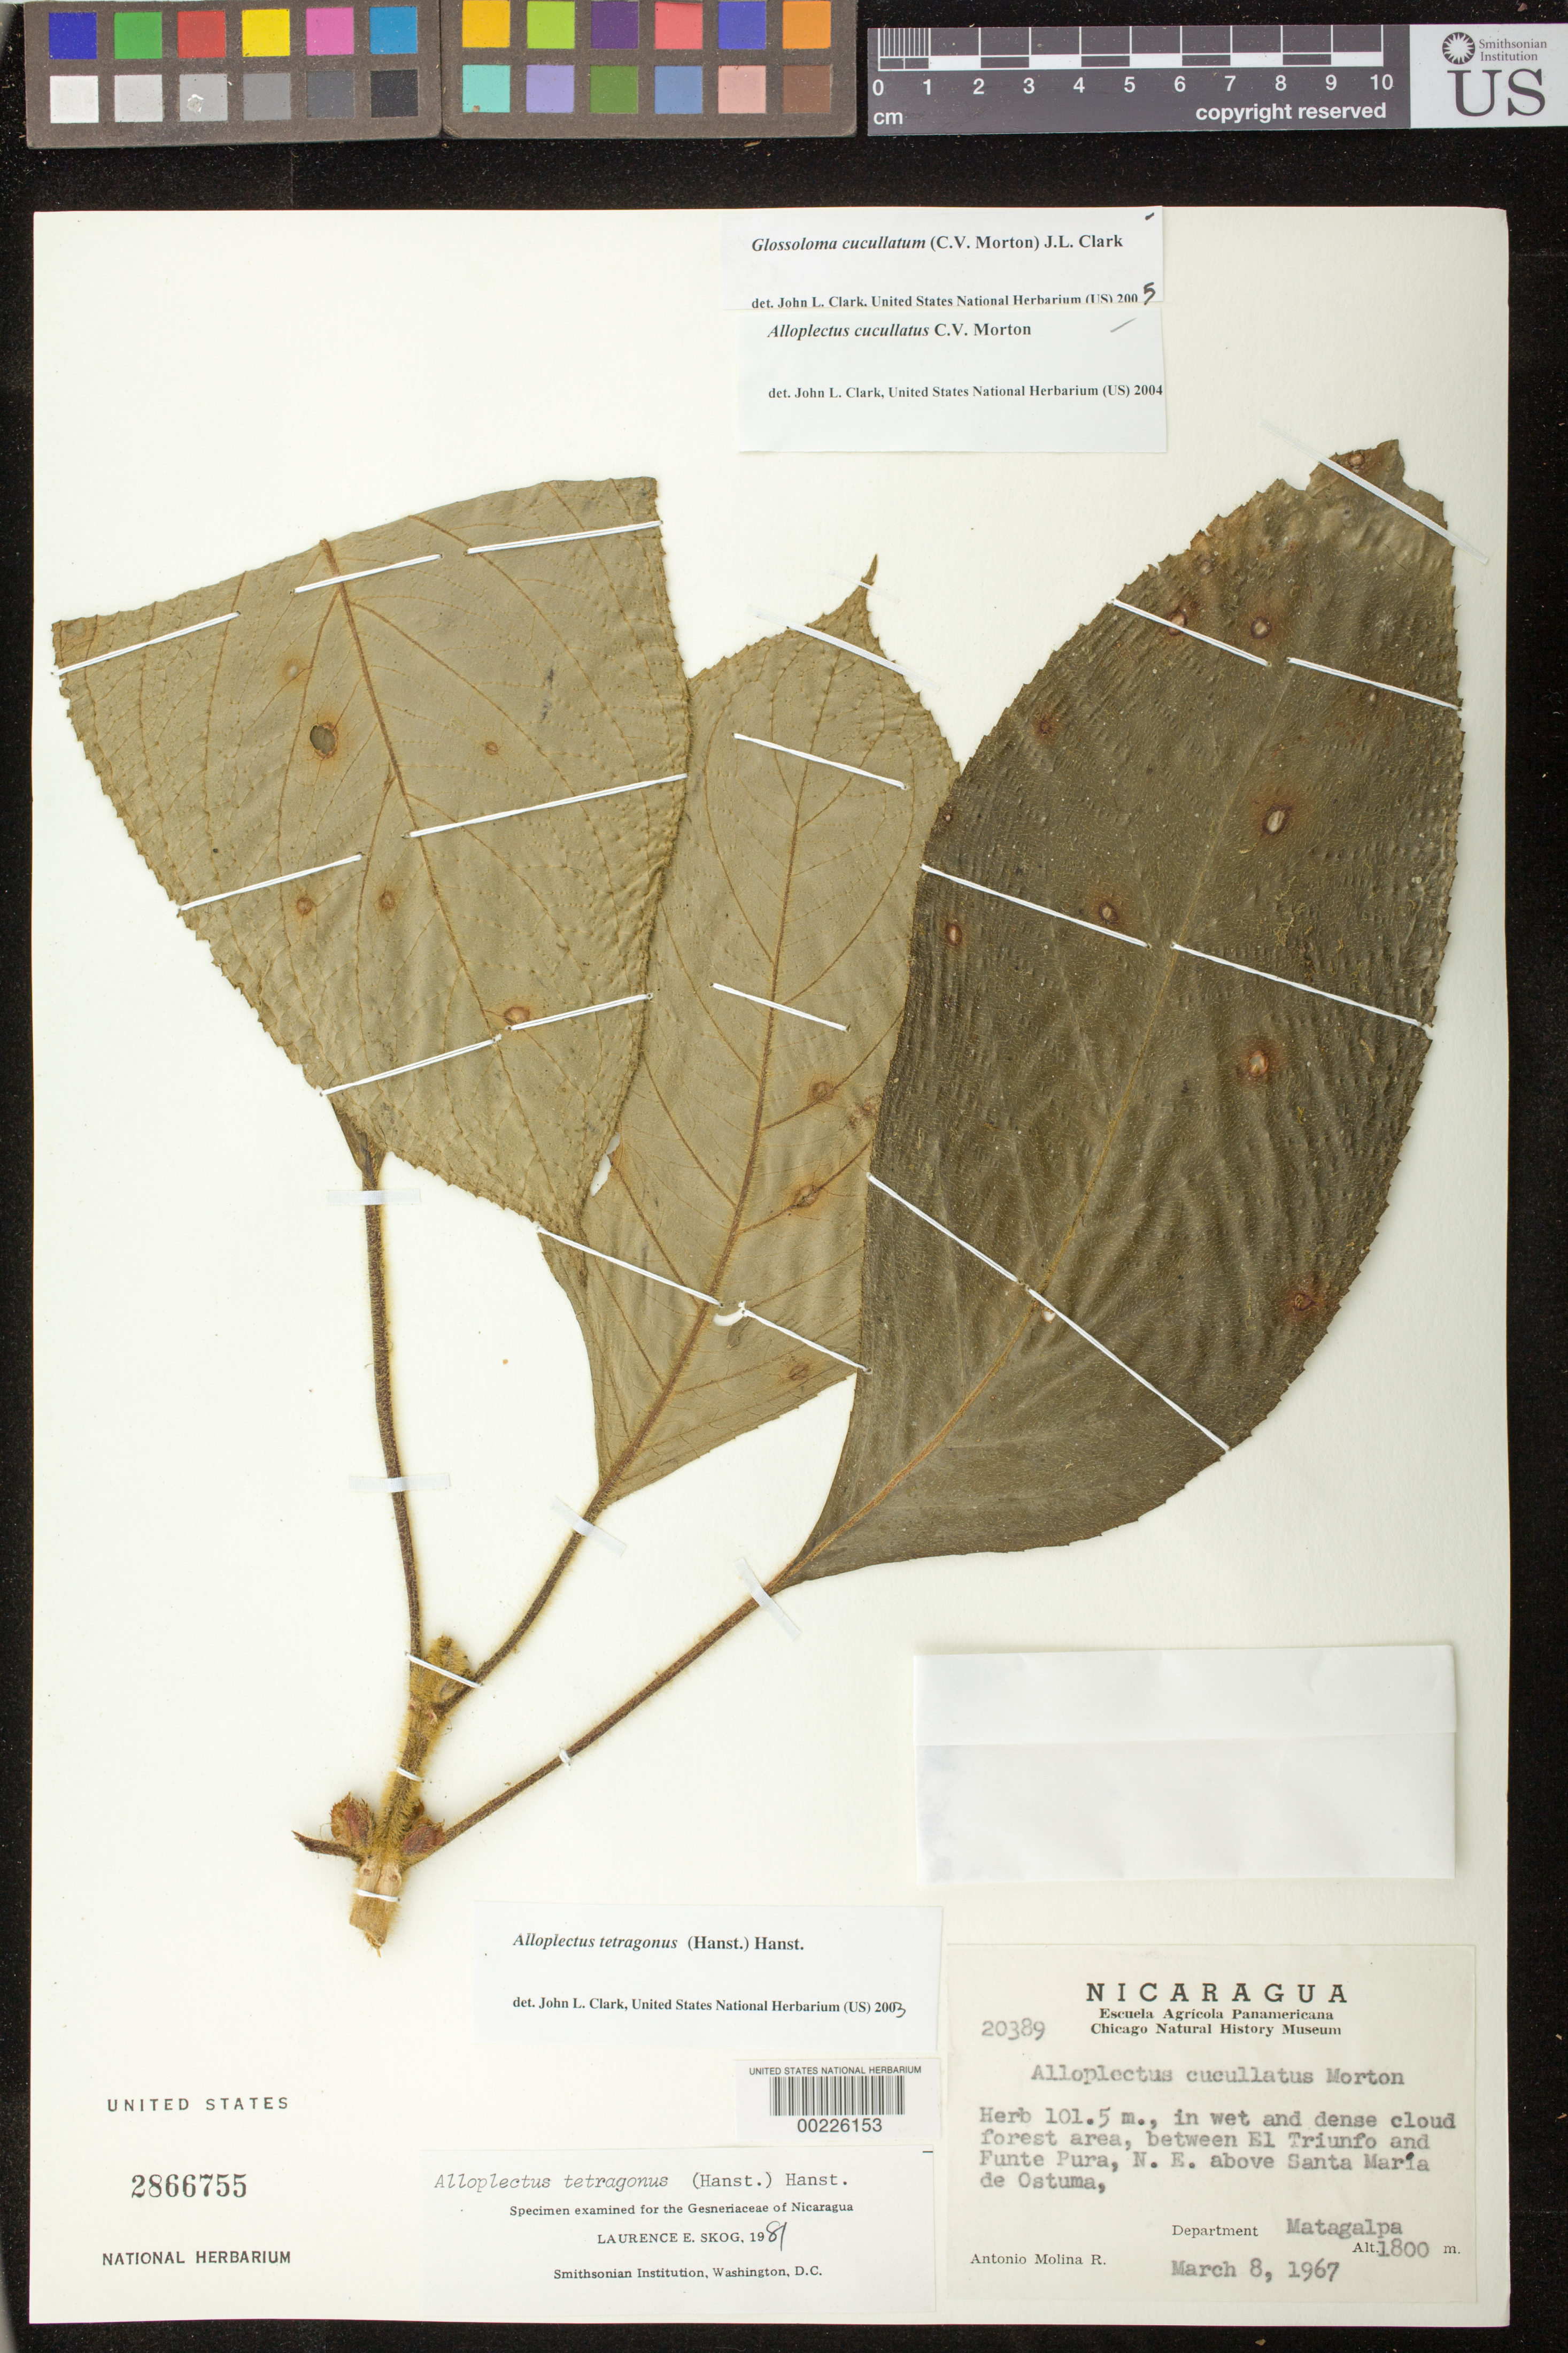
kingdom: Plantae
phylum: Tracheophyta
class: Magnoliopsida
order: Lamiales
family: Gesneriaceae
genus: Glossoloma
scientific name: Glossoloma cucullatum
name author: (C.V. Morton) J.L. Clark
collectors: A. Molina R.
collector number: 20389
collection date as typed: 08 Mar 1967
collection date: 1967-03-08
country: Nicaragua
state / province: Matagalpa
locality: Between El Triunfo and Funte Pura, NE above Santa Maria de Ostuma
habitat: In wet and dense cloud forest area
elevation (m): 1800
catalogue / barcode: US 2866755